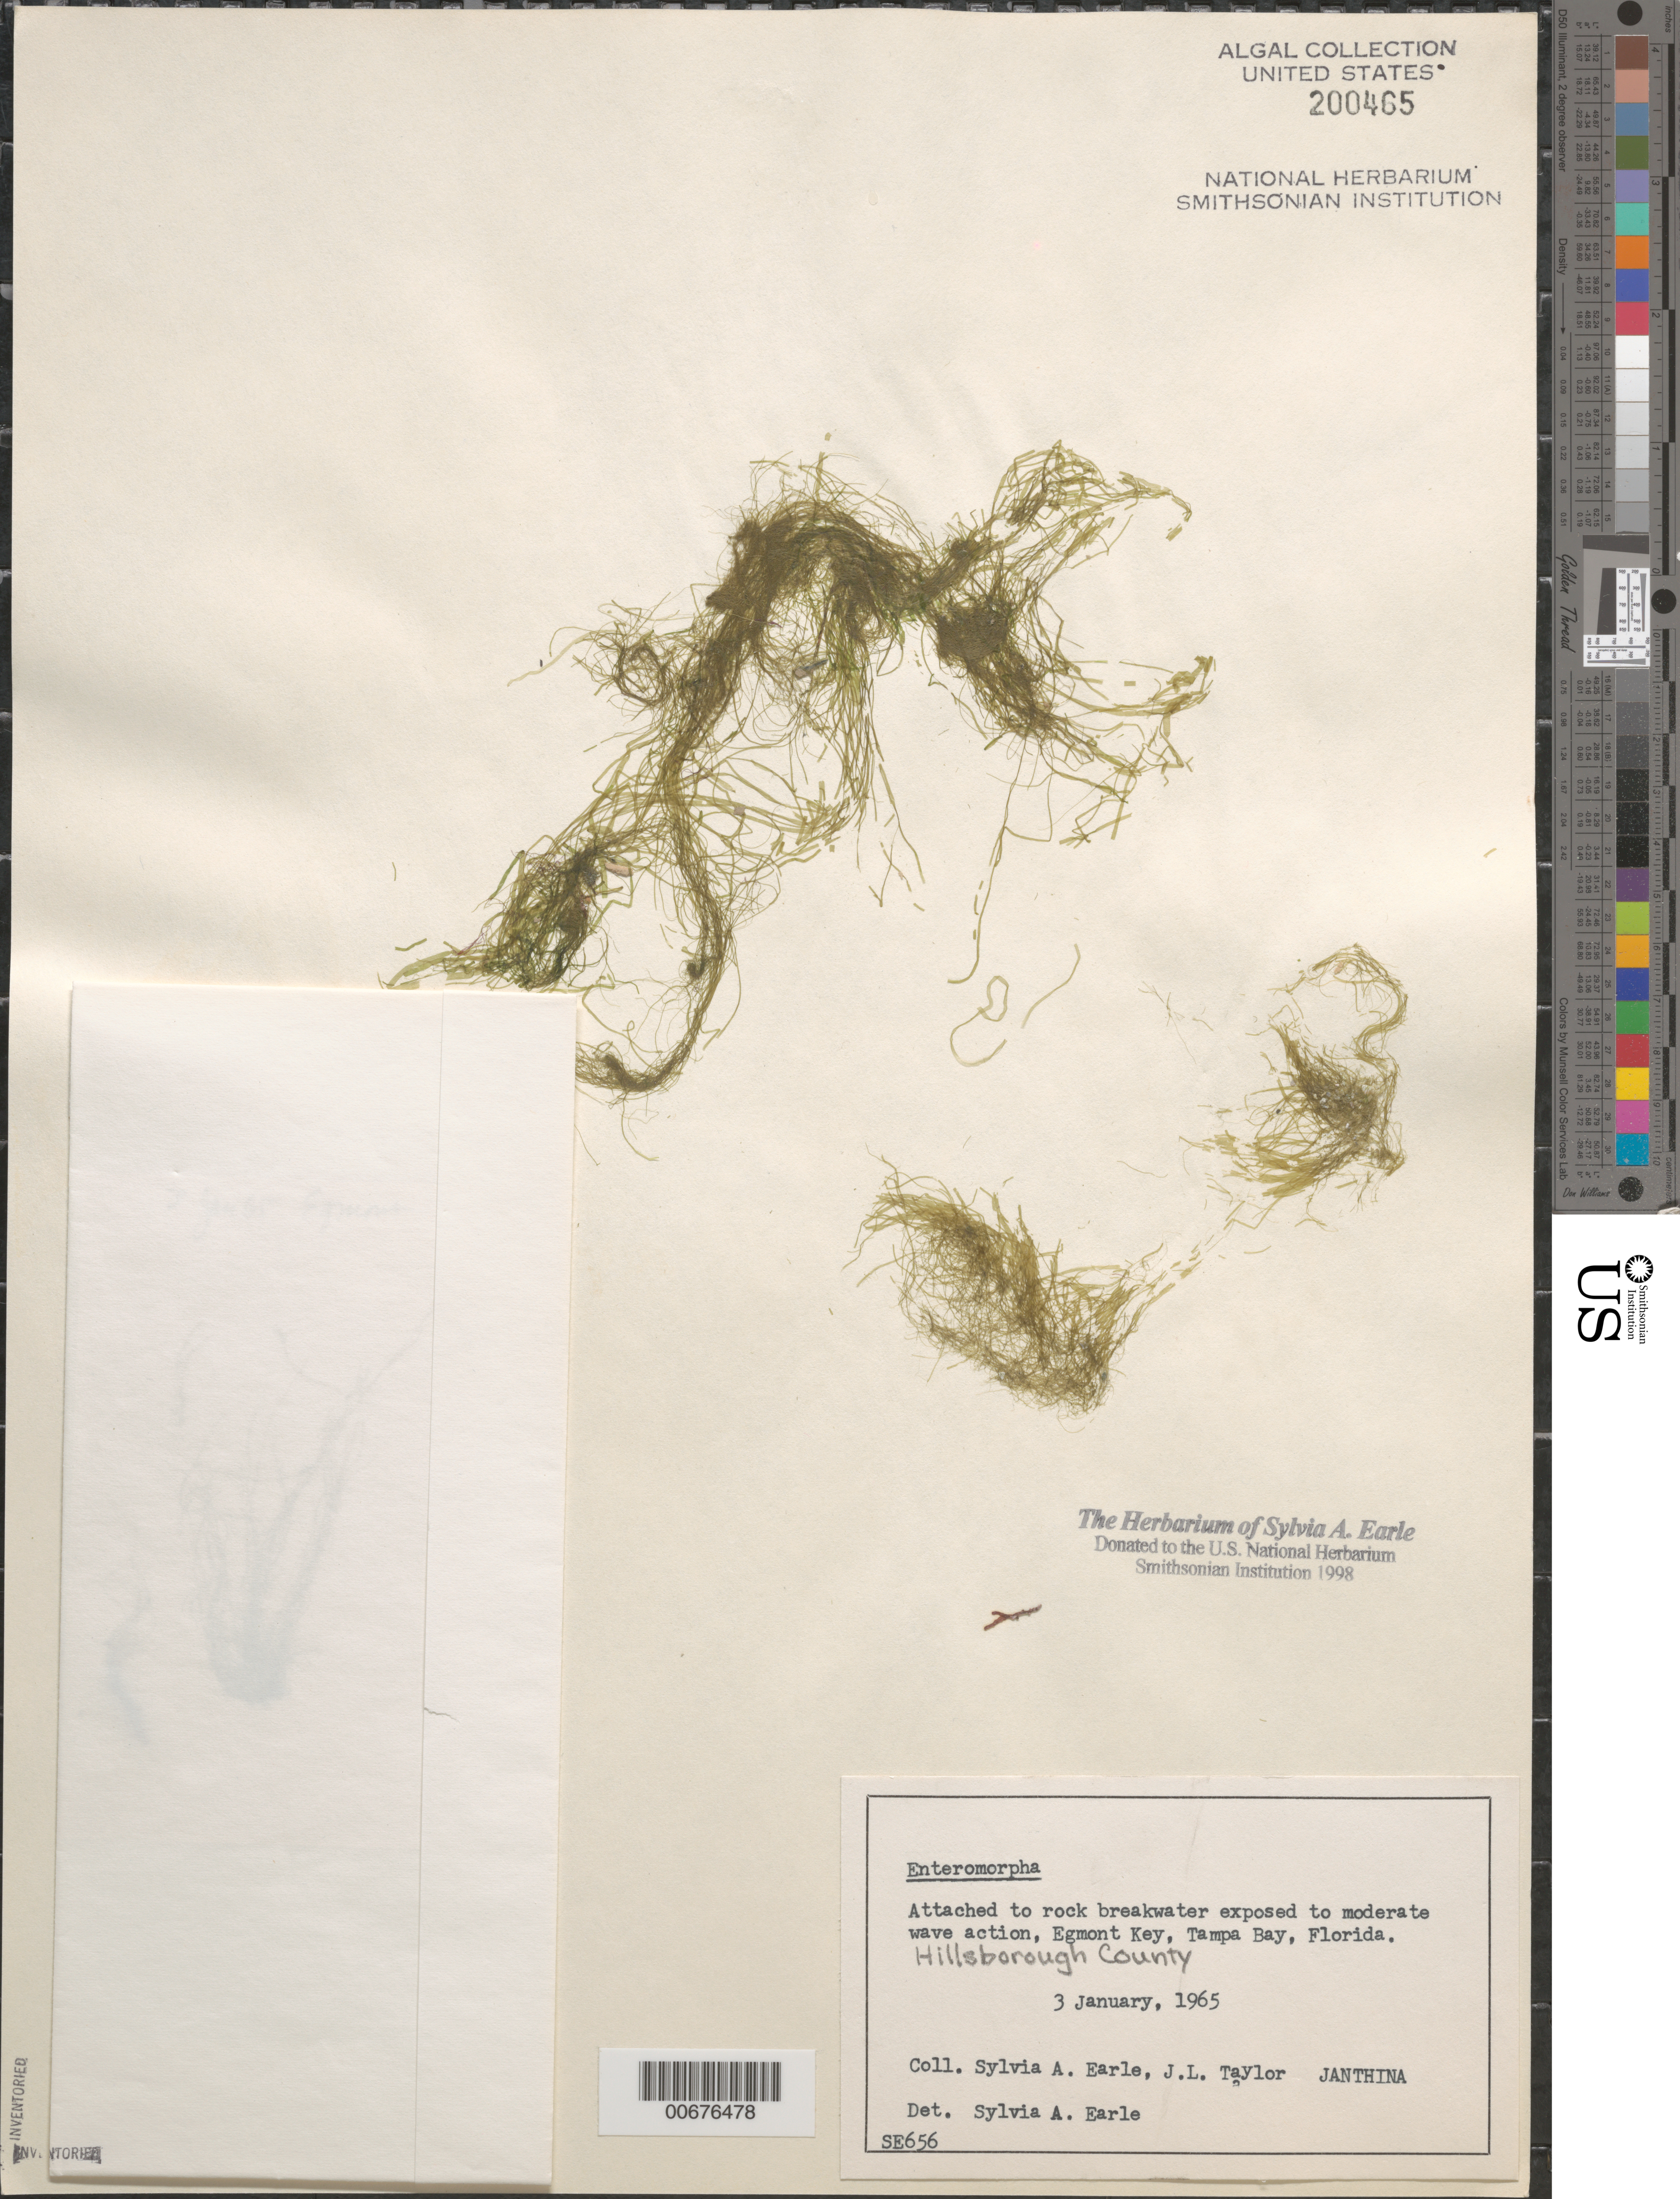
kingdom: Plantae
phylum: Chlorophyta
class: Ulvophyceae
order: Ulvales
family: Ulvaceae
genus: Ulva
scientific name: Ulva sp.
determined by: Algae name updating Project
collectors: S. A. Earle & J. L. Taylor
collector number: SE656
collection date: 1965-01-03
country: United States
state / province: Florida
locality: Egmont Key, Tampa Bay. Hillsborough County.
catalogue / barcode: US 200465